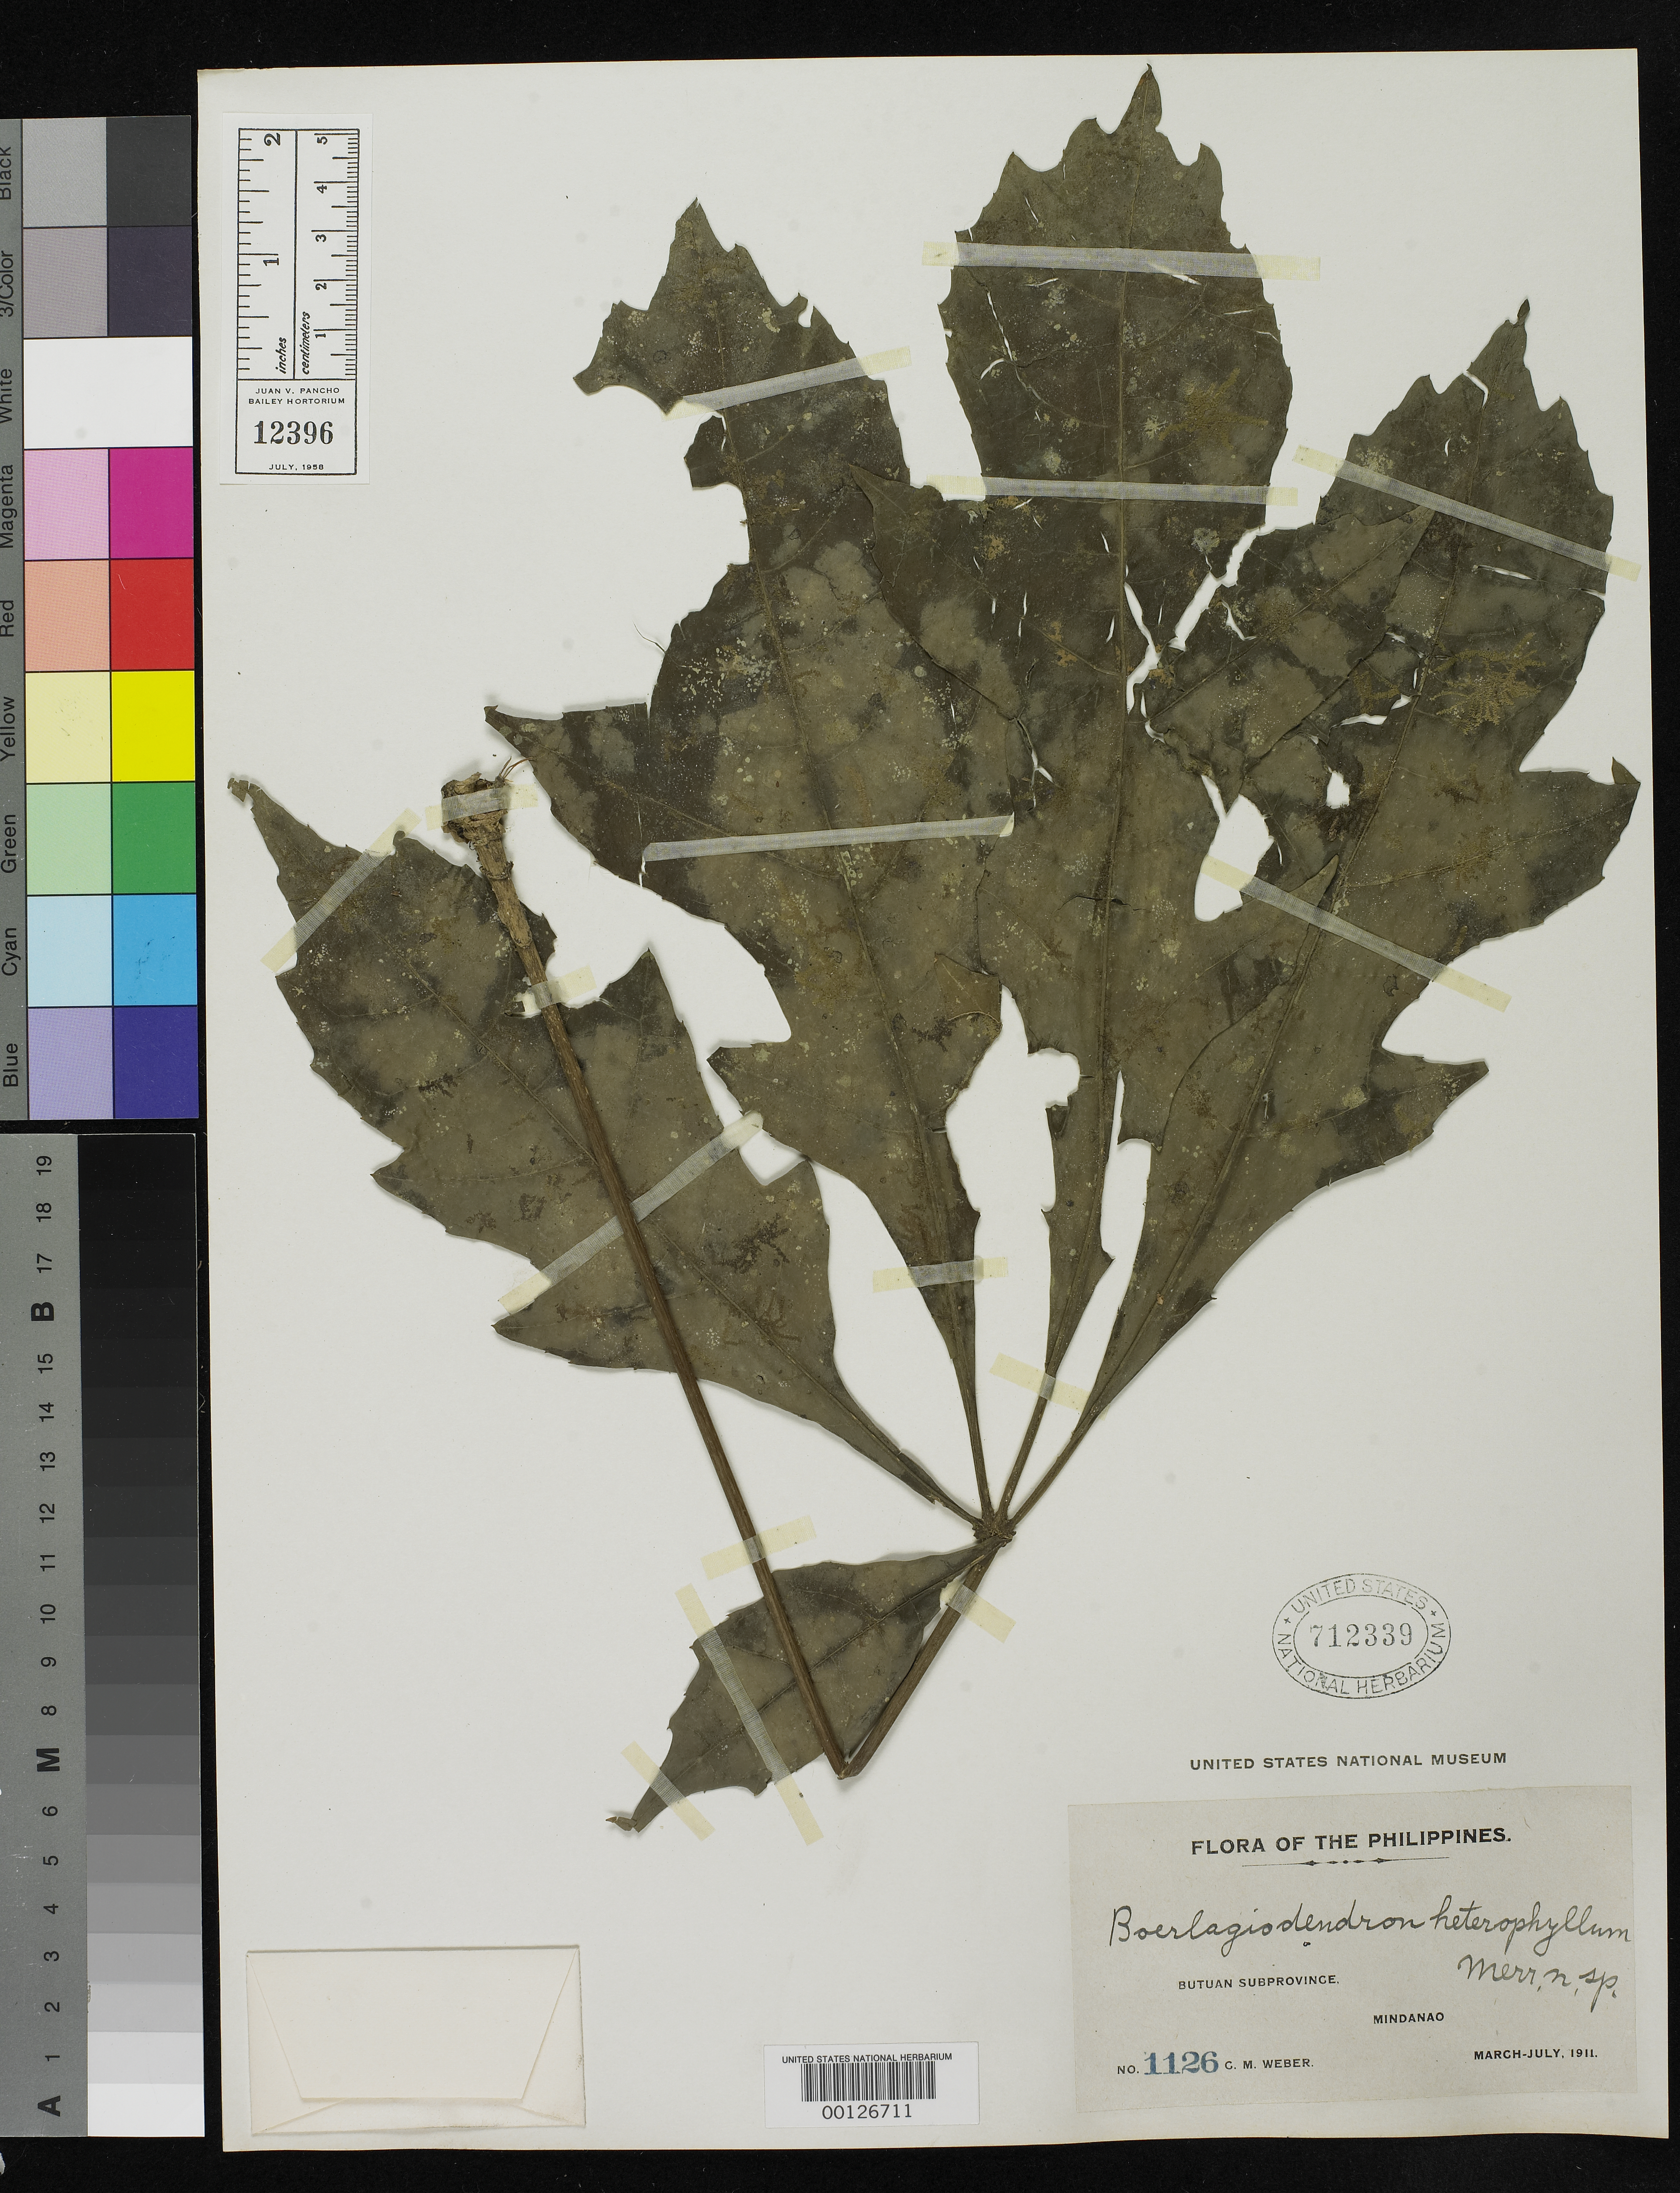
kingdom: Plantae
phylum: Tracheophyta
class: Magnoliopsida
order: Apiales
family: Araliaceae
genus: Boerlagiodendron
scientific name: Boerlagiodendron heterophyllum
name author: Merr.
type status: Isotype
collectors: C. M. Weber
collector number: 1126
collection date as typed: Mar 1911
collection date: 1911-03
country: Philippines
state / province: Caraga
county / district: Agusan del Norte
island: Mindanao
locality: Butuan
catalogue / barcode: US 712339